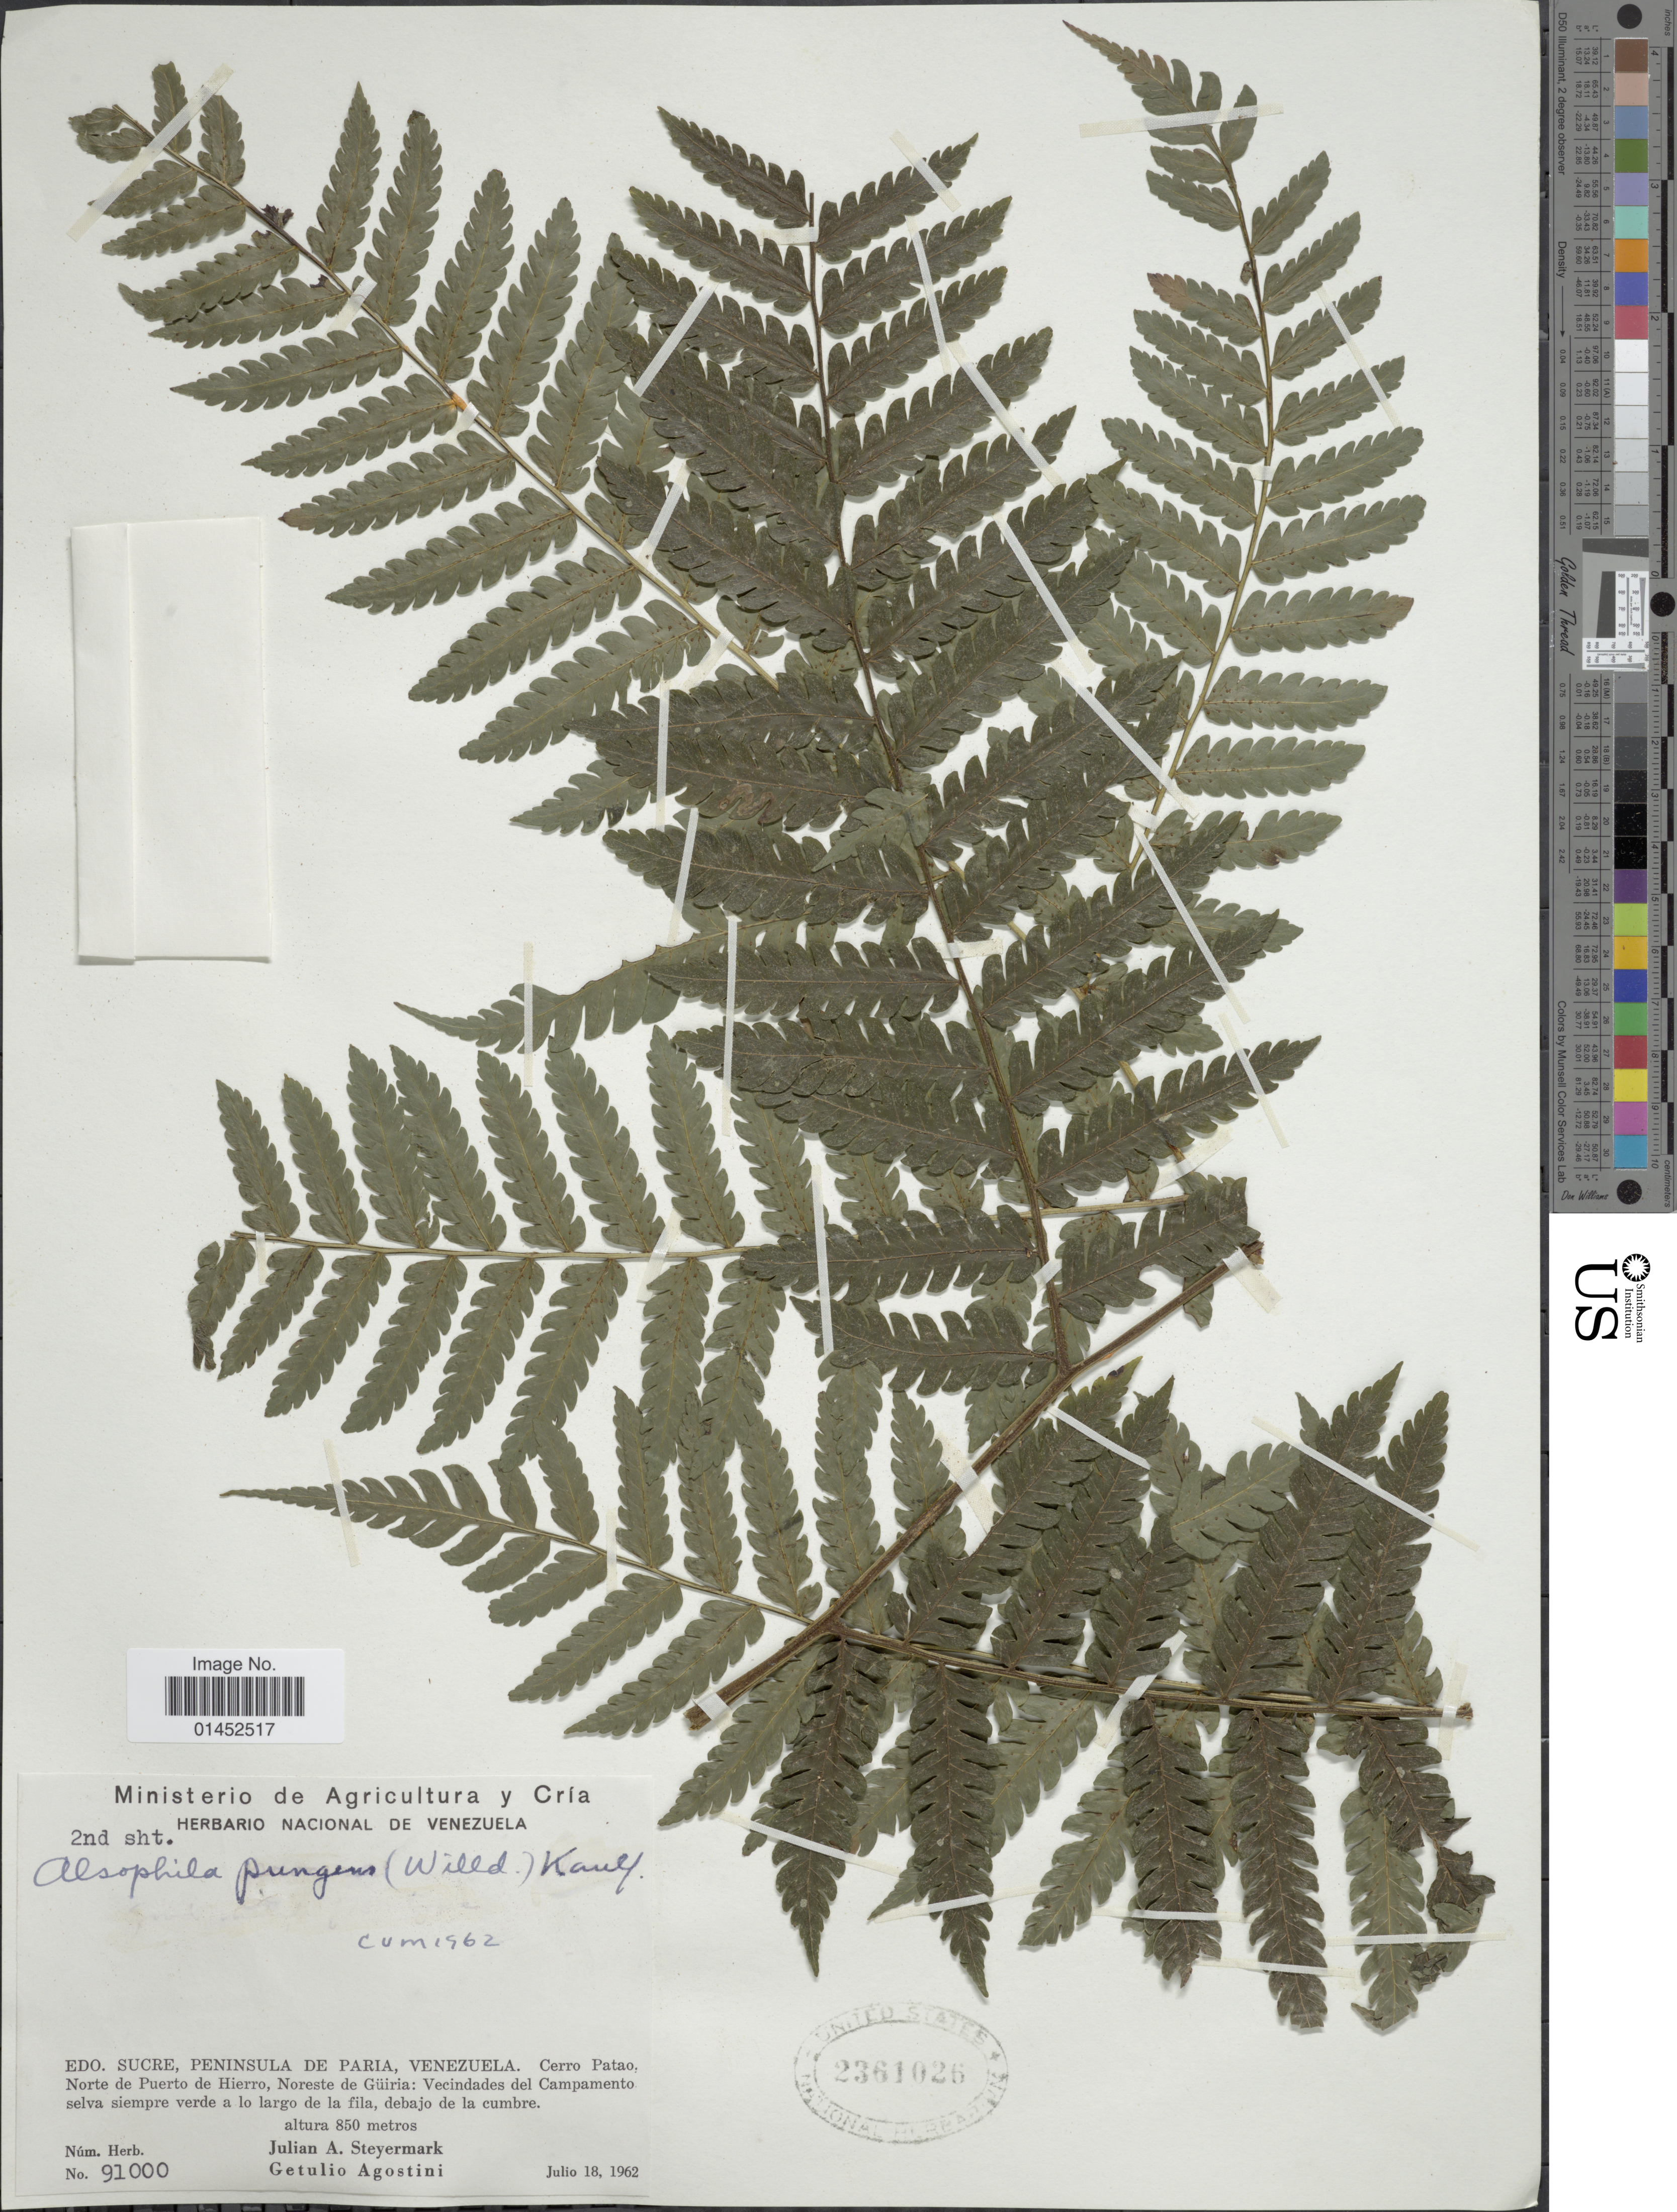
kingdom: Plantae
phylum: Tracheophyta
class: Polypodiopsida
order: Cyatheales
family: Cyatheaceae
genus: Cyathea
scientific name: Cyathea pungens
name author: (Willd.) Domin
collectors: J. Steyermark & G. Agostini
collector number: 91000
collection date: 1962-07-18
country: Venezuela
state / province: Sucre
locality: Edo Sucre, Peninsula de Paria, Cerro Patao, Norte de Puerto de Hierro, Noreste de Güiria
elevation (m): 850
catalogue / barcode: US 2361026